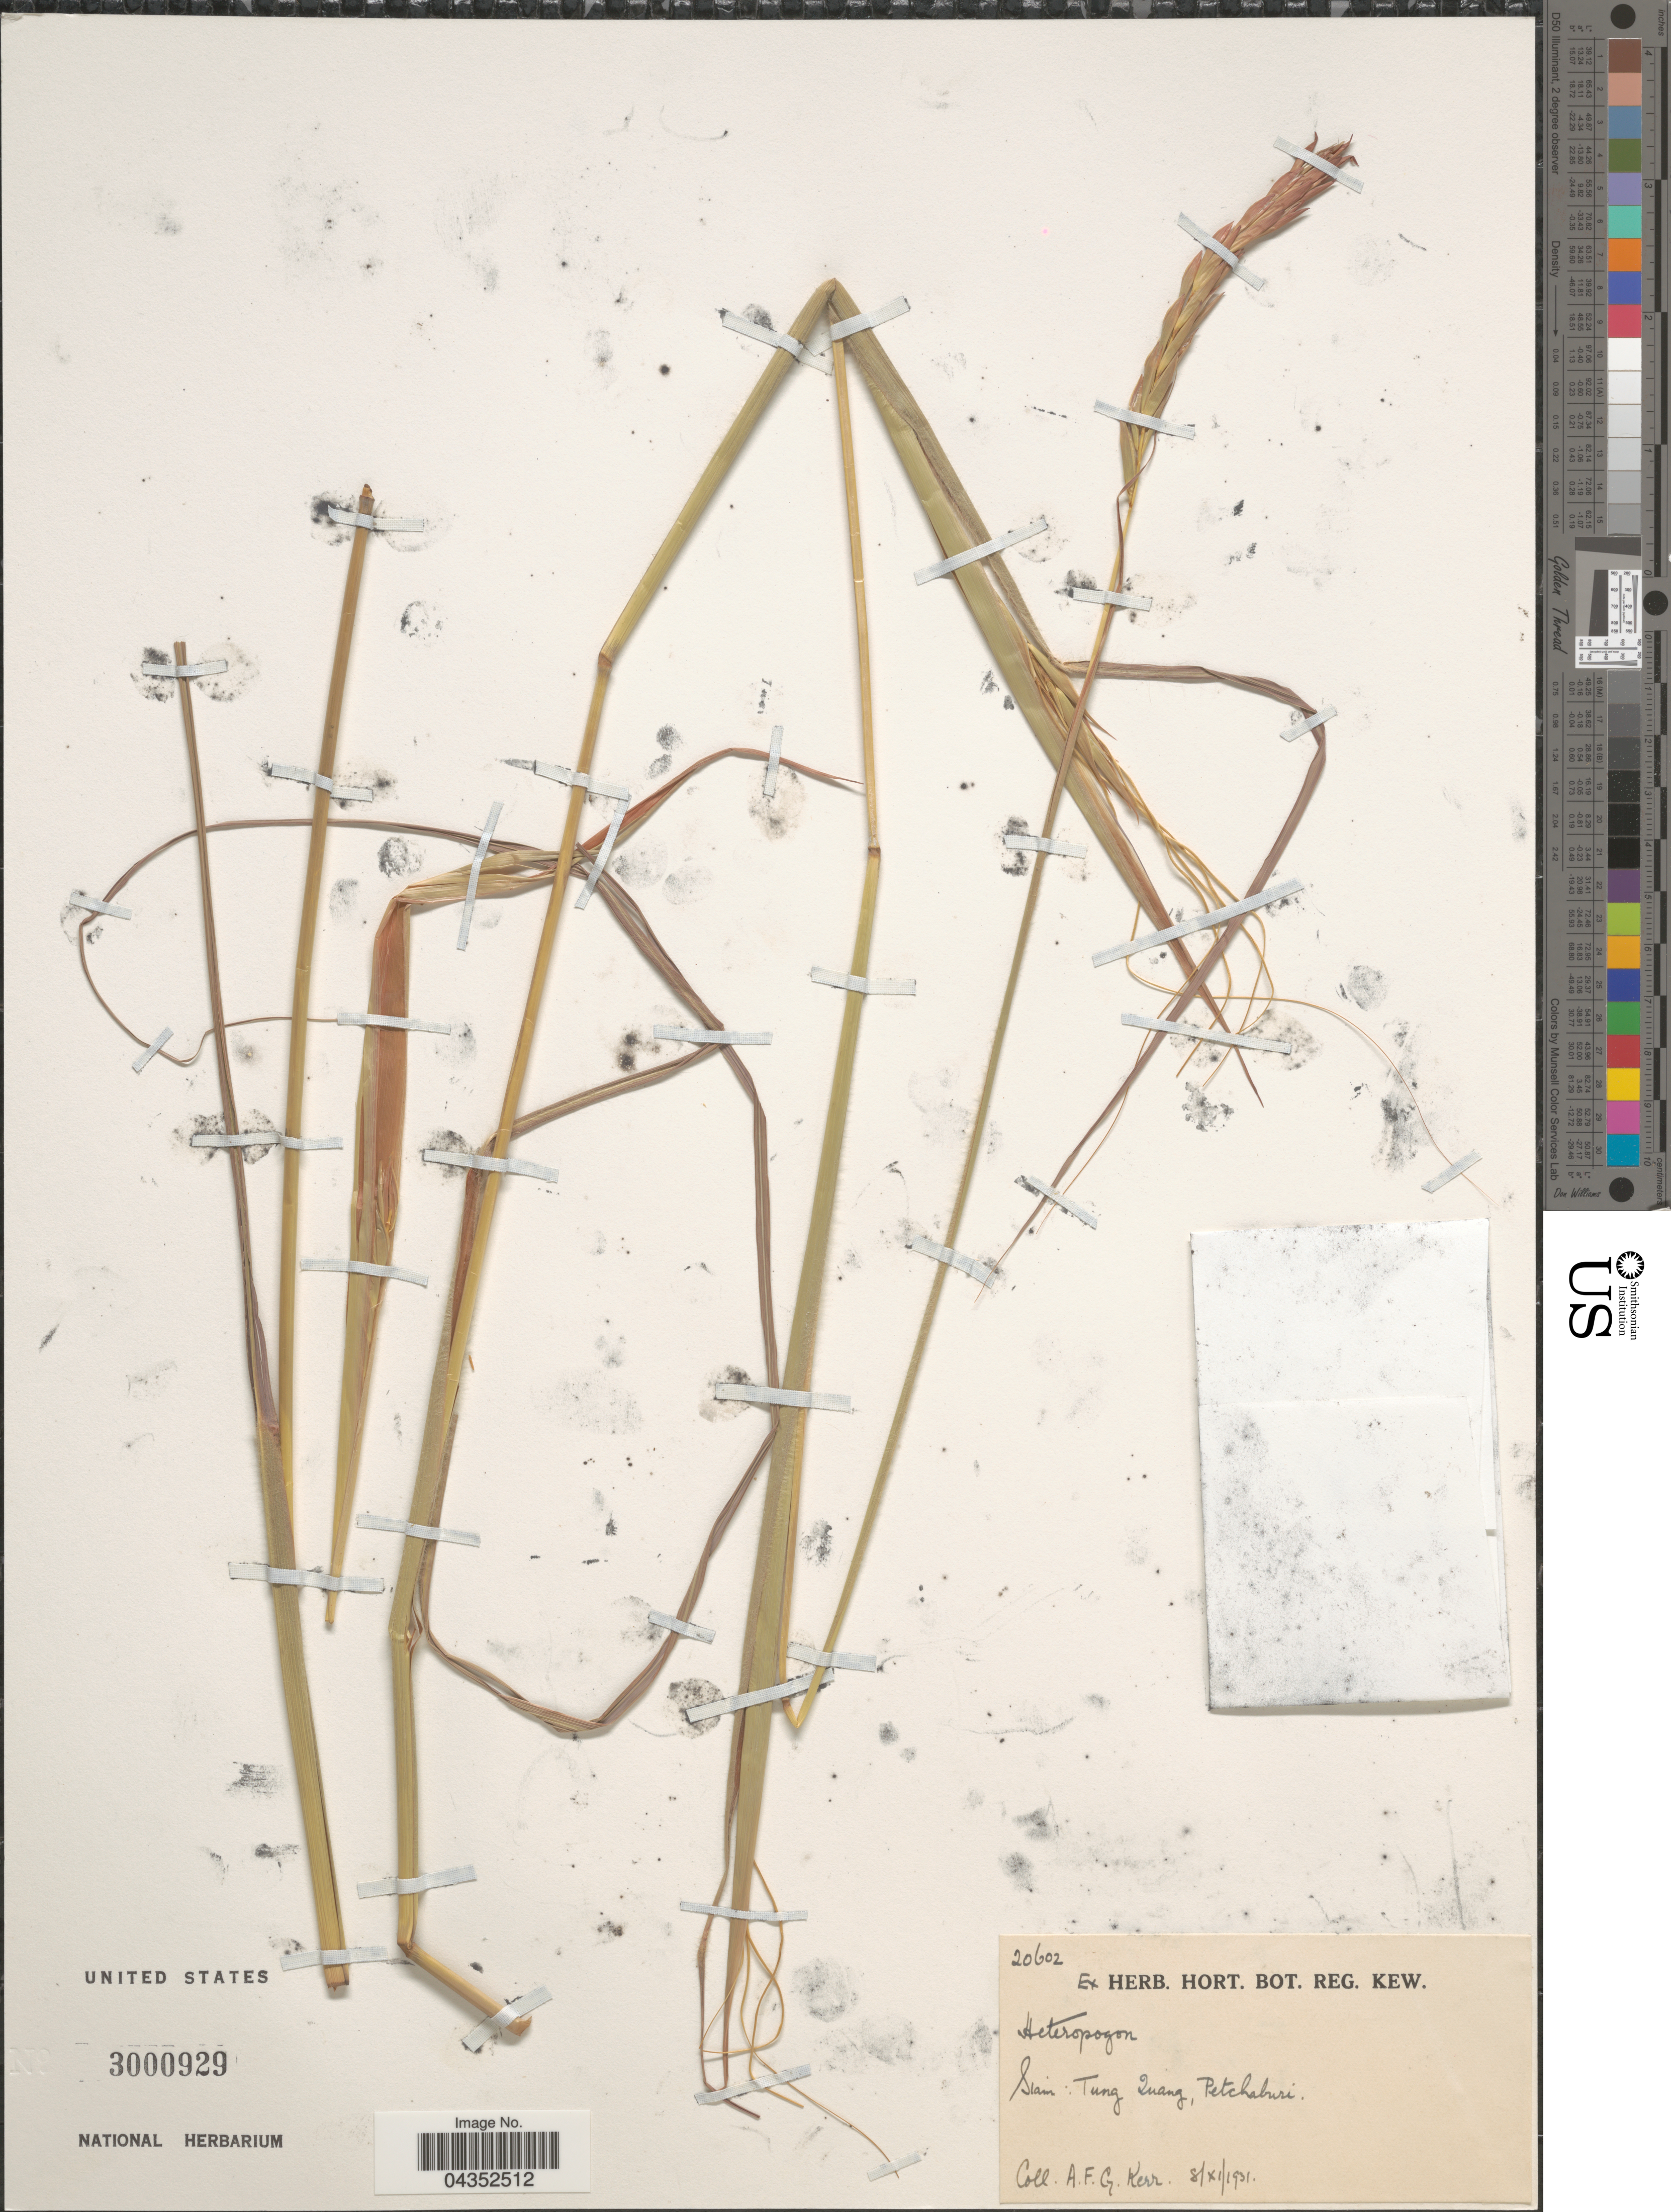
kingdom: Plantae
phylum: Tracheophyta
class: Liliopsida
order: Poales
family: Poaceae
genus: Heteropogon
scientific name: Heteropogon sp.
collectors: A. F. G. Kerr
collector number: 20602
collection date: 1931-11-08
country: Thailand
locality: Tung Quang, Petchaburi.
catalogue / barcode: US 3000929